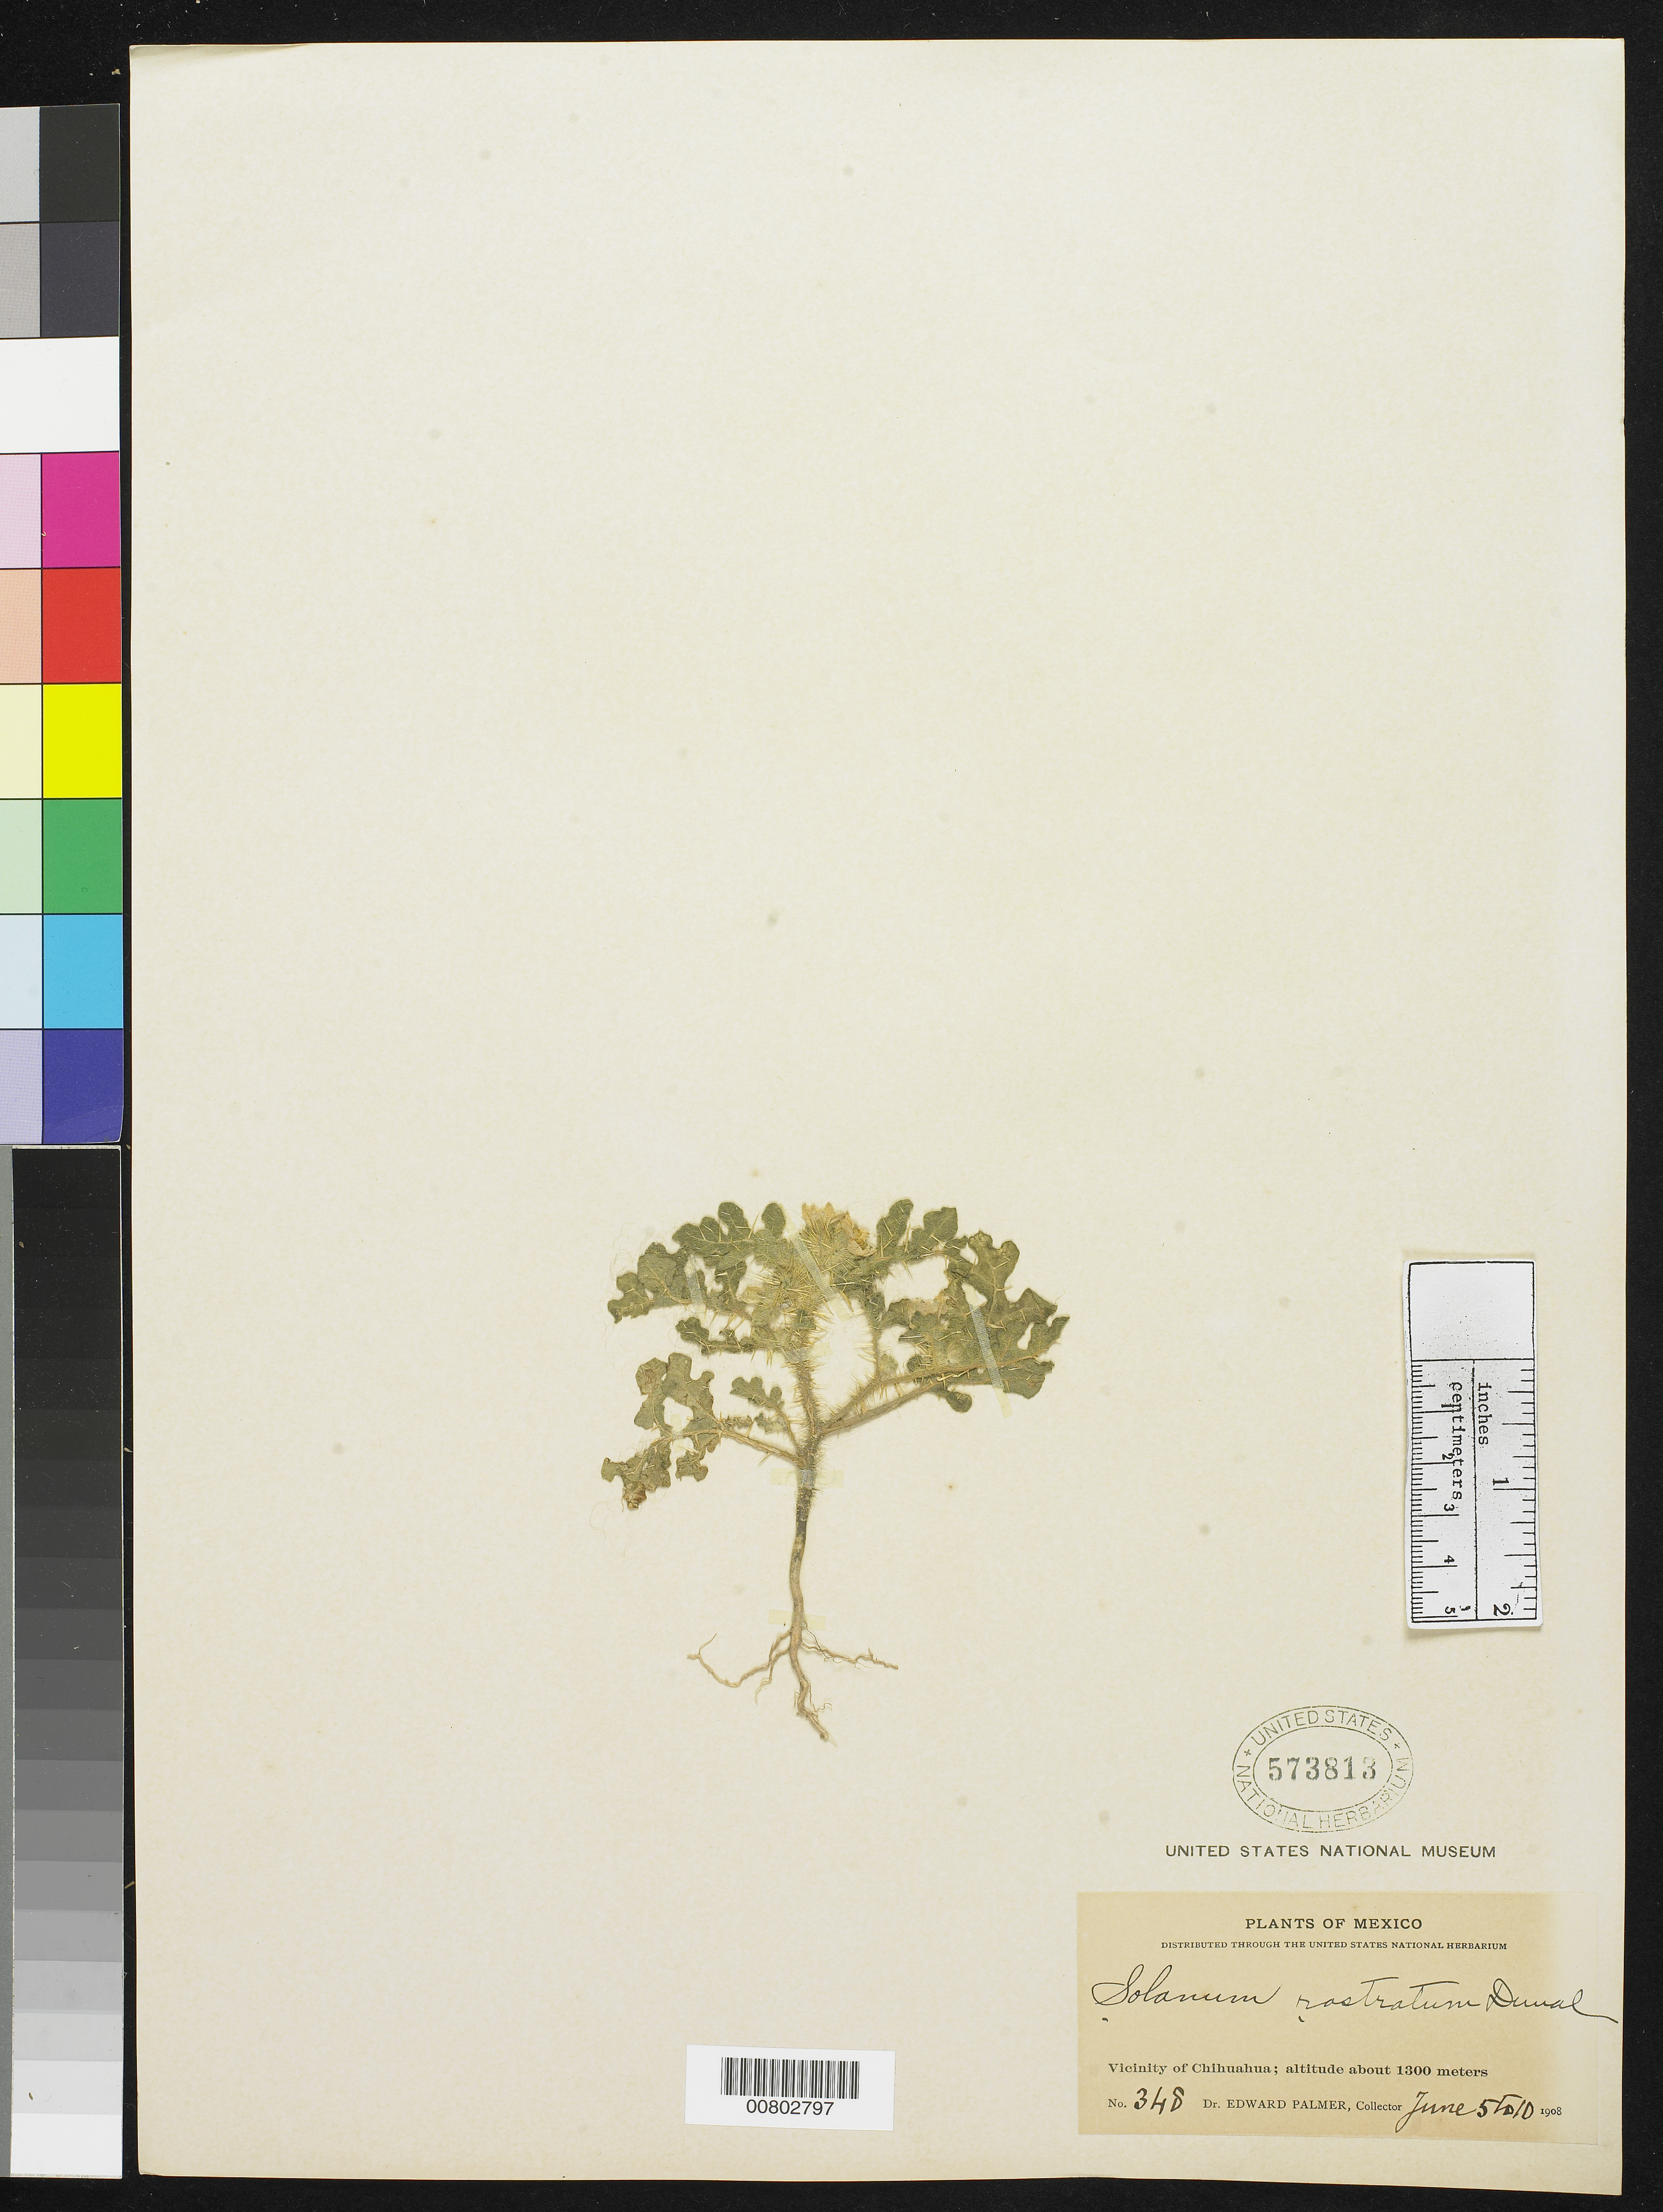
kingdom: Plantae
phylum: Tracheophyta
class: Magnoliopsida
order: Solanales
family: Solanaceae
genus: Solanum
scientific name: Solanum rostratum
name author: Dunal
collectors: E. Palmer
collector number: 348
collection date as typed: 05 Jun 1908 to 10 Jun 1908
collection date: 1908-06-05/1908-06-10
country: Mexico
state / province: Chihuahua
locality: Vicinity of Chihuahua.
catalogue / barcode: US 573813